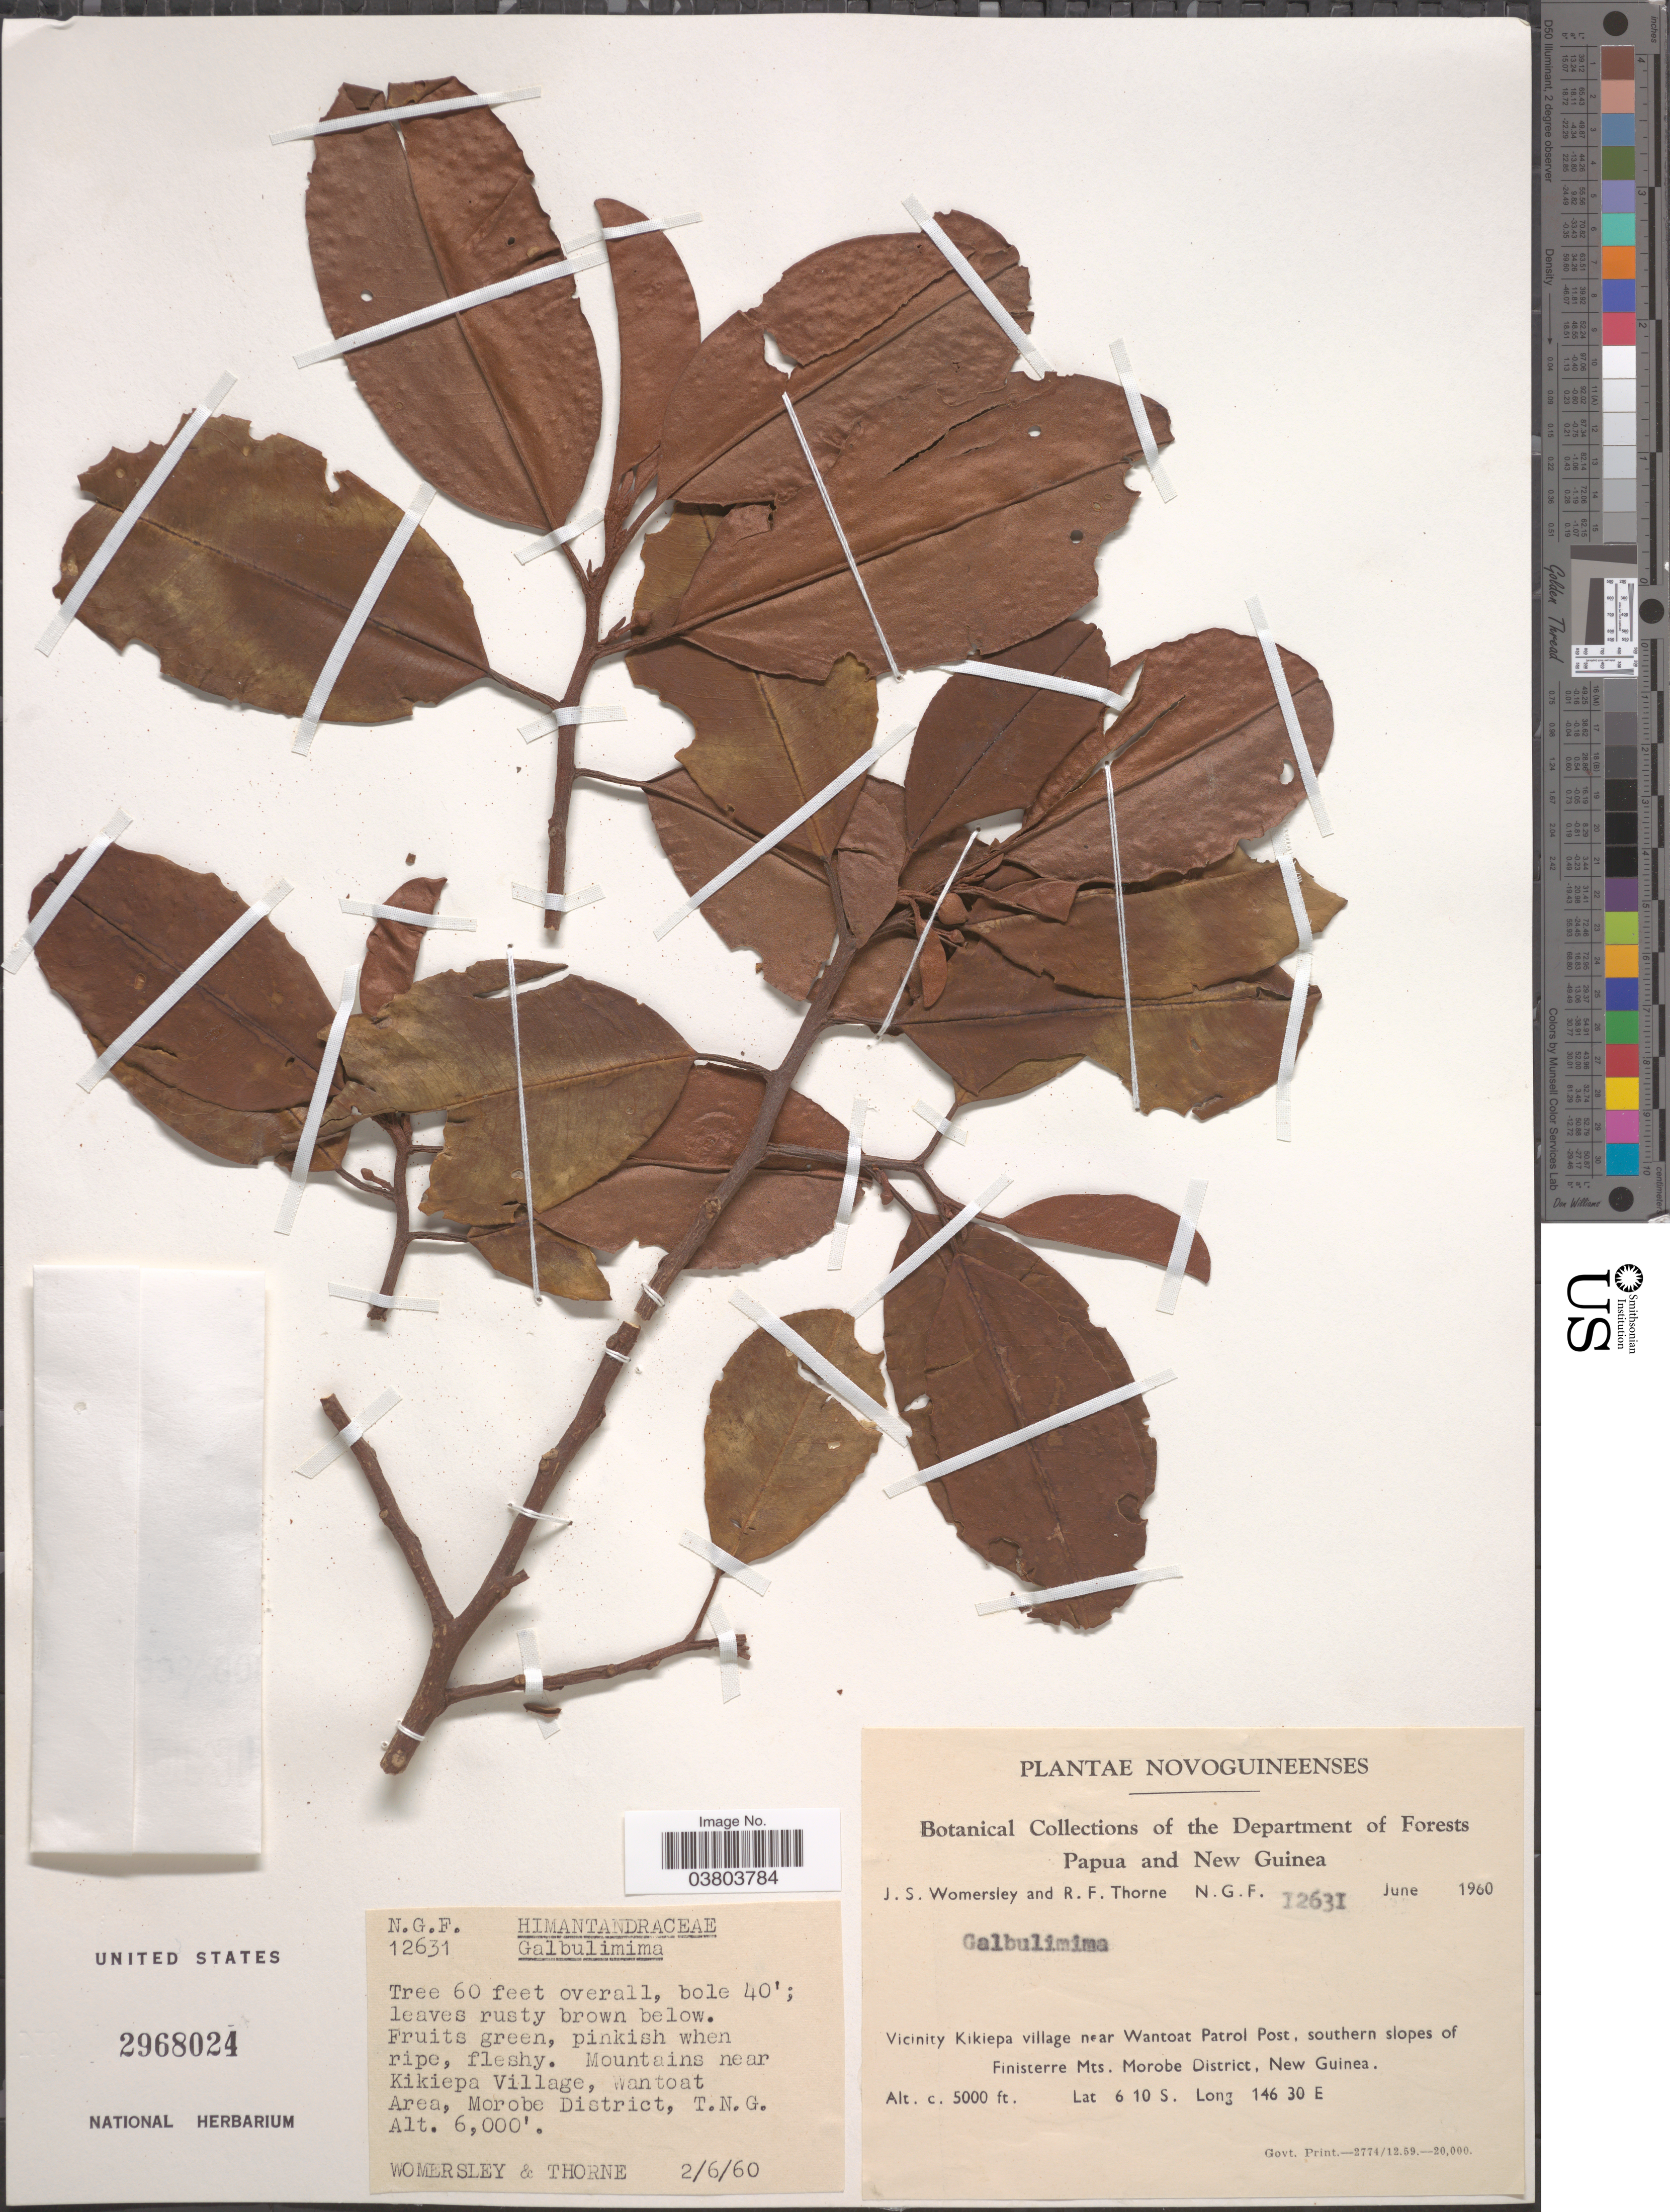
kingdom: Plantae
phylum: Tracheophyta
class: Magnoliopsida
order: Magnoliales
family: Himantandraceae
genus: Galbulimima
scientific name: Galbulimima sp.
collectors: J. S. Womersley & R. Thorne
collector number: NGF 12631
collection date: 1960-06-02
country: Papua New Guinea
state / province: Morobe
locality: Novoguineenses. Vicinity Kikiepa village near Wantoat Patrol Post, southern slopes of Finisterre Mts. Morobe District, New Guinea. Mountains near Kikiepa Village, Wantoat Area. T. N. G.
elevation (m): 1524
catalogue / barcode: US 2968024